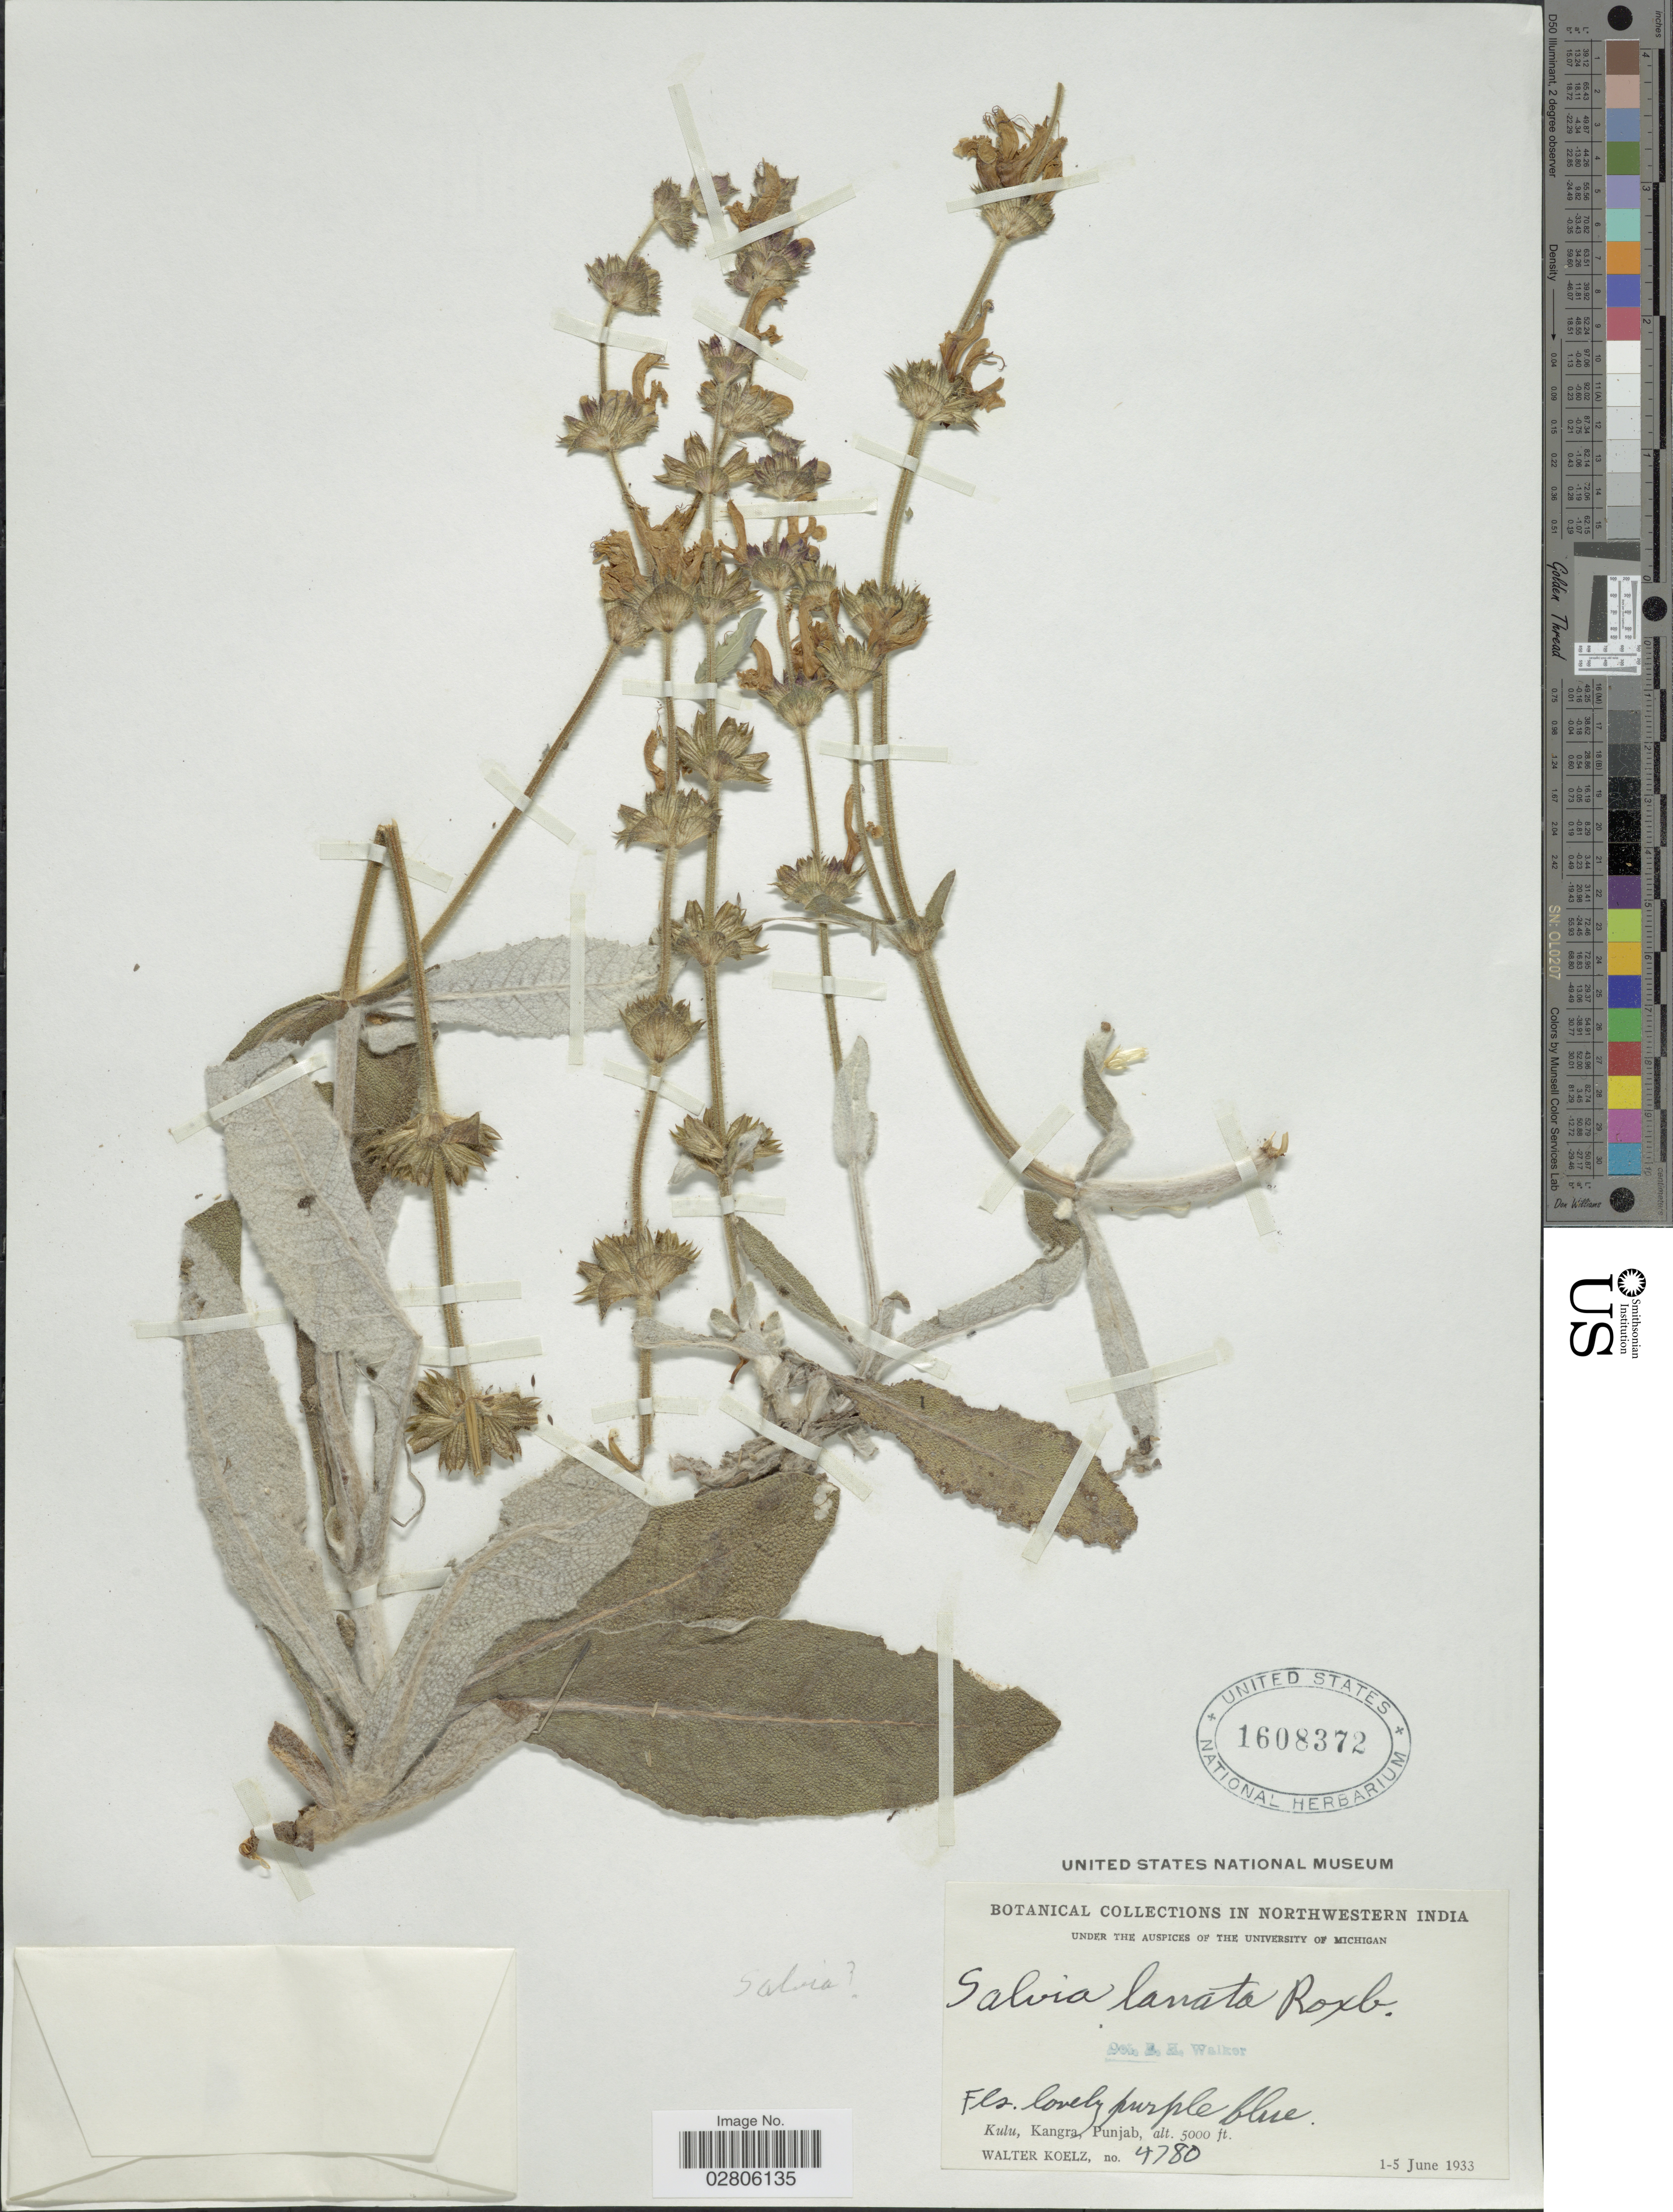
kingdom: Plantae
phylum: Tracheophyta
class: Magnoliopsida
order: Lamiales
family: Lamiaceae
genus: Salvia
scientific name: Salvia lanata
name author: Salisb.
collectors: W. N. Koelz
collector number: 4780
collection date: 1933-06-01/1933-06-05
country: India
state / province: Punjab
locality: Northwestern India, Kulu, Kangra.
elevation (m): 1524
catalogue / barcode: US 1608372